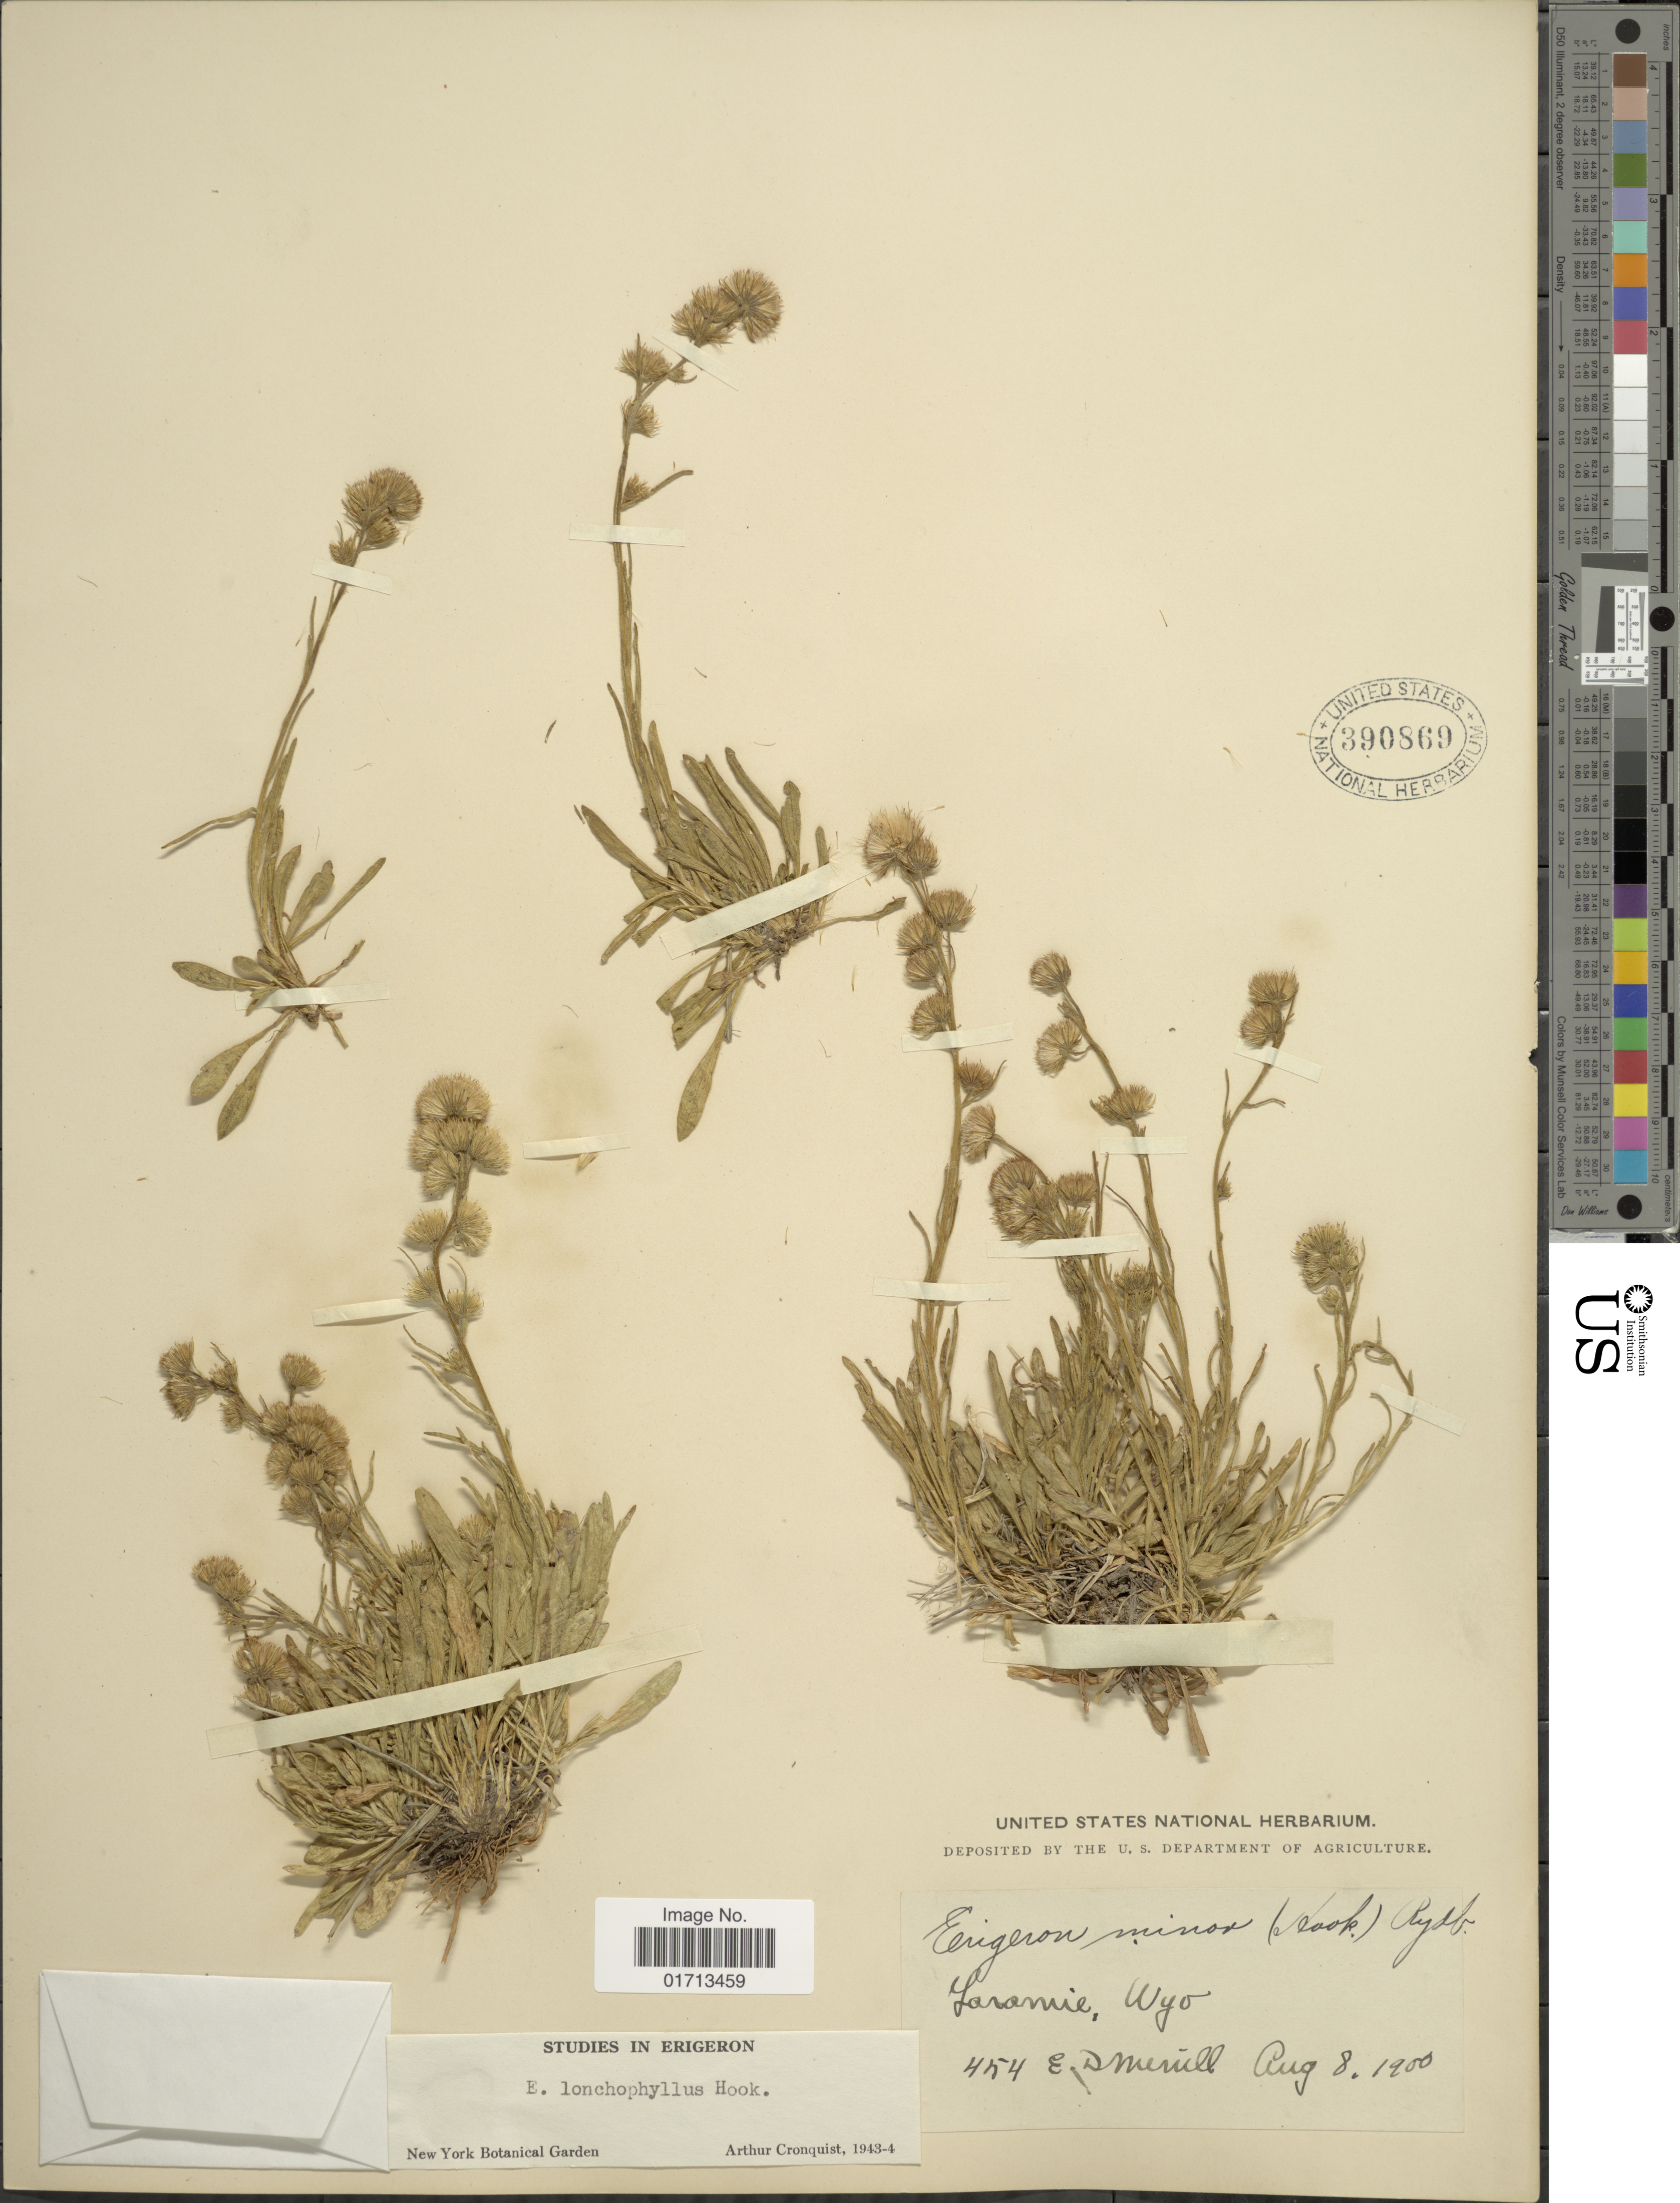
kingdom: Plantae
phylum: Tracheophyta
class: Magnoliopsida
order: Asterales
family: Asteraceae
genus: Erigeron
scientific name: Erigeron lonchophyllus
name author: Hook.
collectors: E. D. Merrill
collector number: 454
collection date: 1900-08-08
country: United States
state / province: Wyoming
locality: Laramie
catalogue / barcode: US 390869